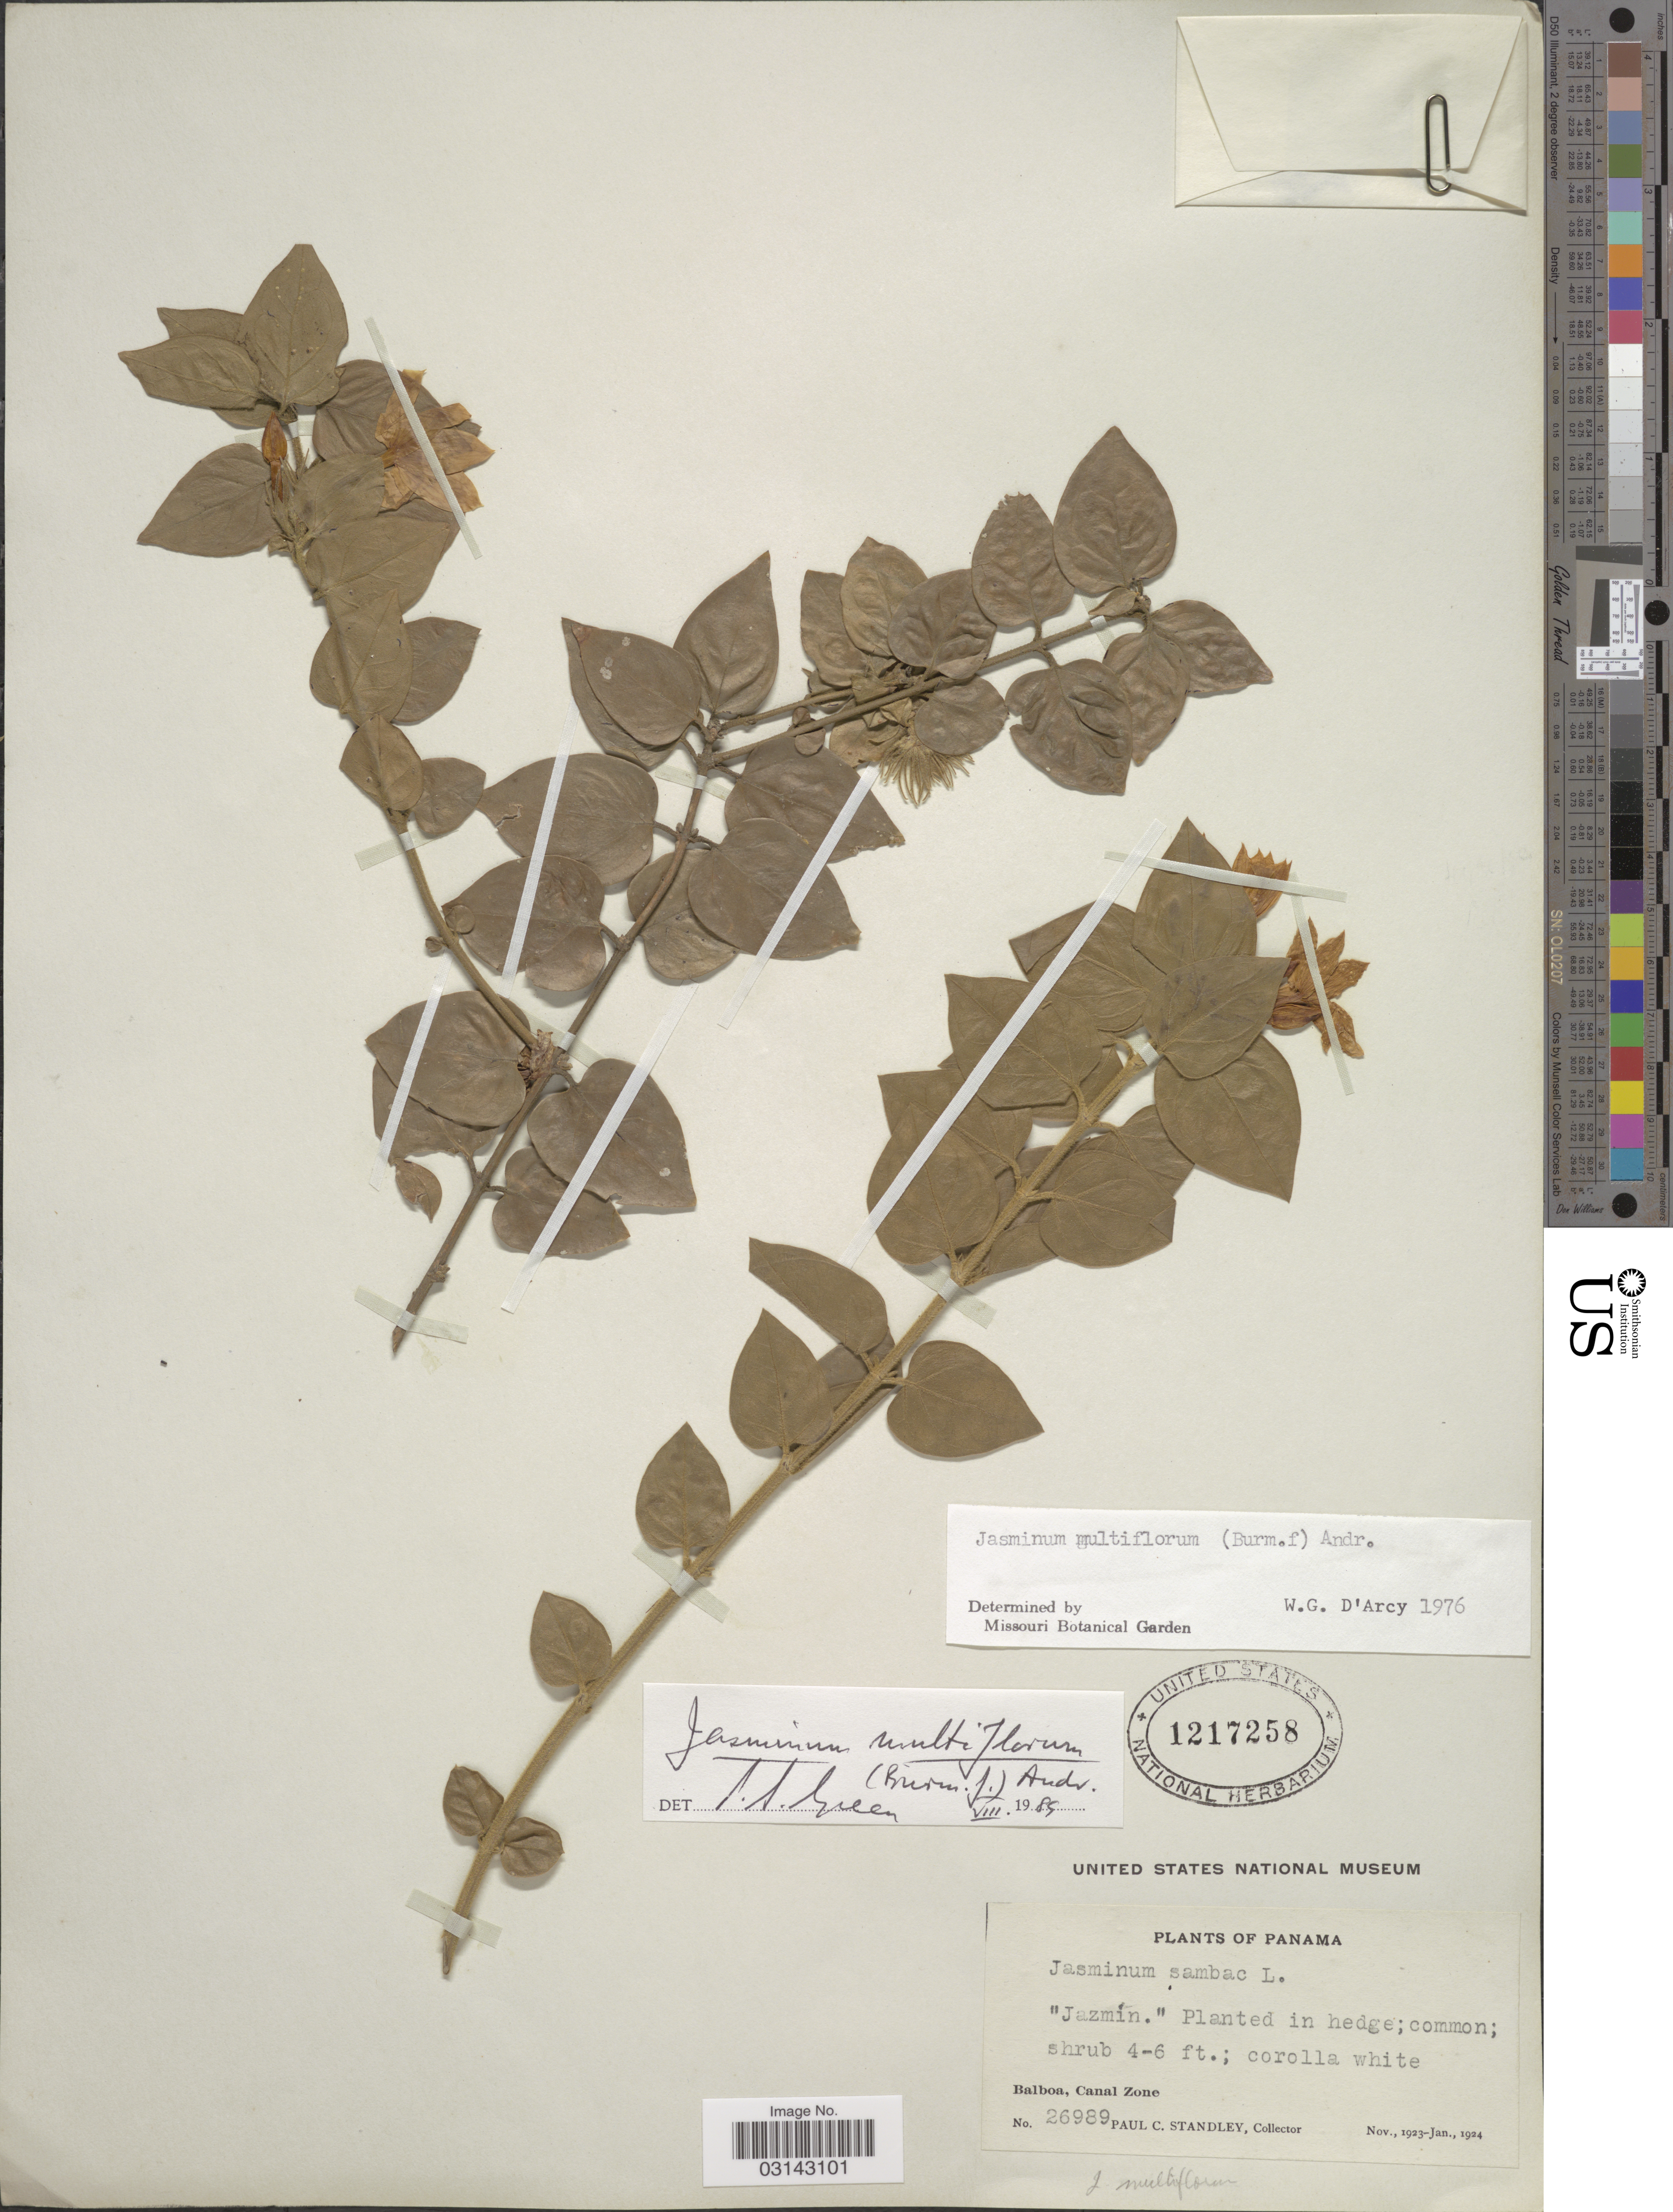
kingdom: Plantae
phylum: Tracheophyta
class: Magnoliopsida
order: Lamiales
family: Oleaceae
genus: Jasminum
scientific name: Jasminum multiflorum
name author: (Burm. f.) Andrews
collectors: P. C. Standley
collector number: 26989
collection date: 1923-11/1924-01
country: Panama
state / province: Colón / Panamá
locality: Balboa, Canal Zone.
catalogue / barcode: US 1217258